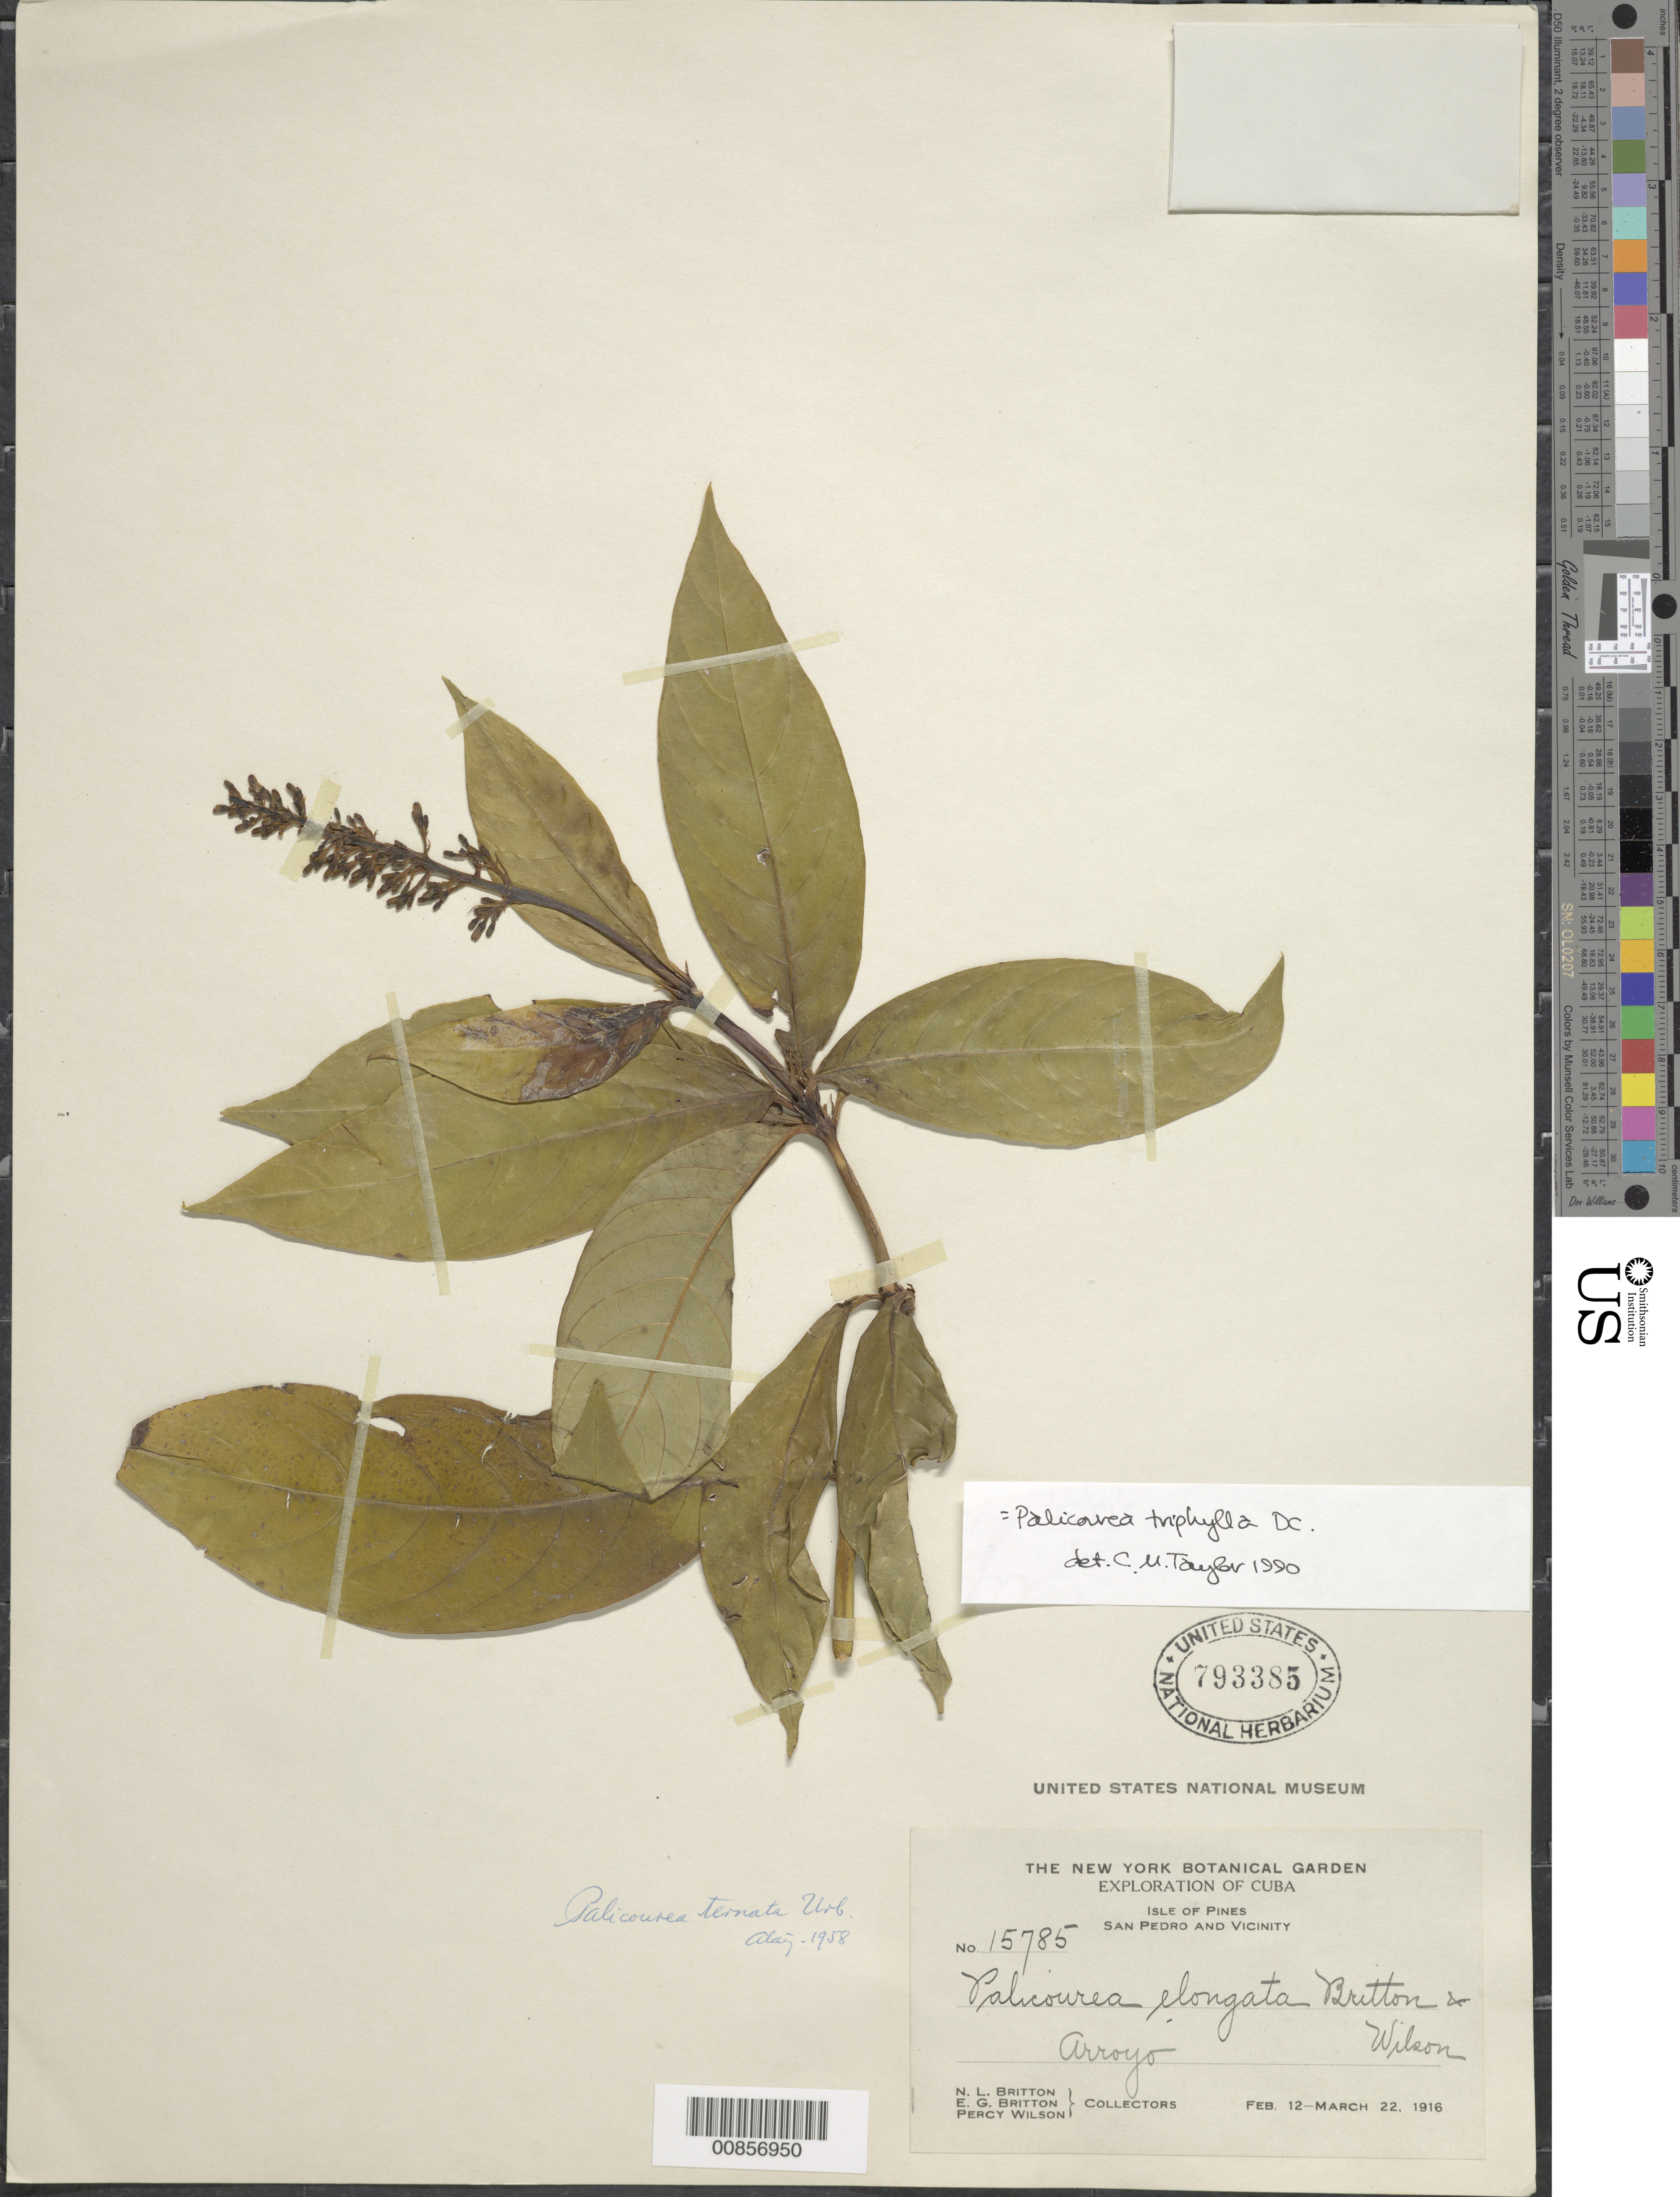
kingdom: Plantae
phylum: Tracheophyta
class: Magnoliopsida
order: Gentianales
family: Rubiaceae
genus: Palicourea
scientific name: Palicourea triphylla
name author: DC.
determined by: Taylor, Charlotte M.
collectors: N. Britton, E. G. Britton & P. Wilson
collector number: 15785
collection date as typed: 12 Feb 1916 to 22 Mar 1916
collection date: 1916-02-12/1916-03-22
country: Cuba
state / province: Isla de La Juventud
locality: San Pedro and vicinity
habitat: Arroyo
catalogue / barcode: US 793385